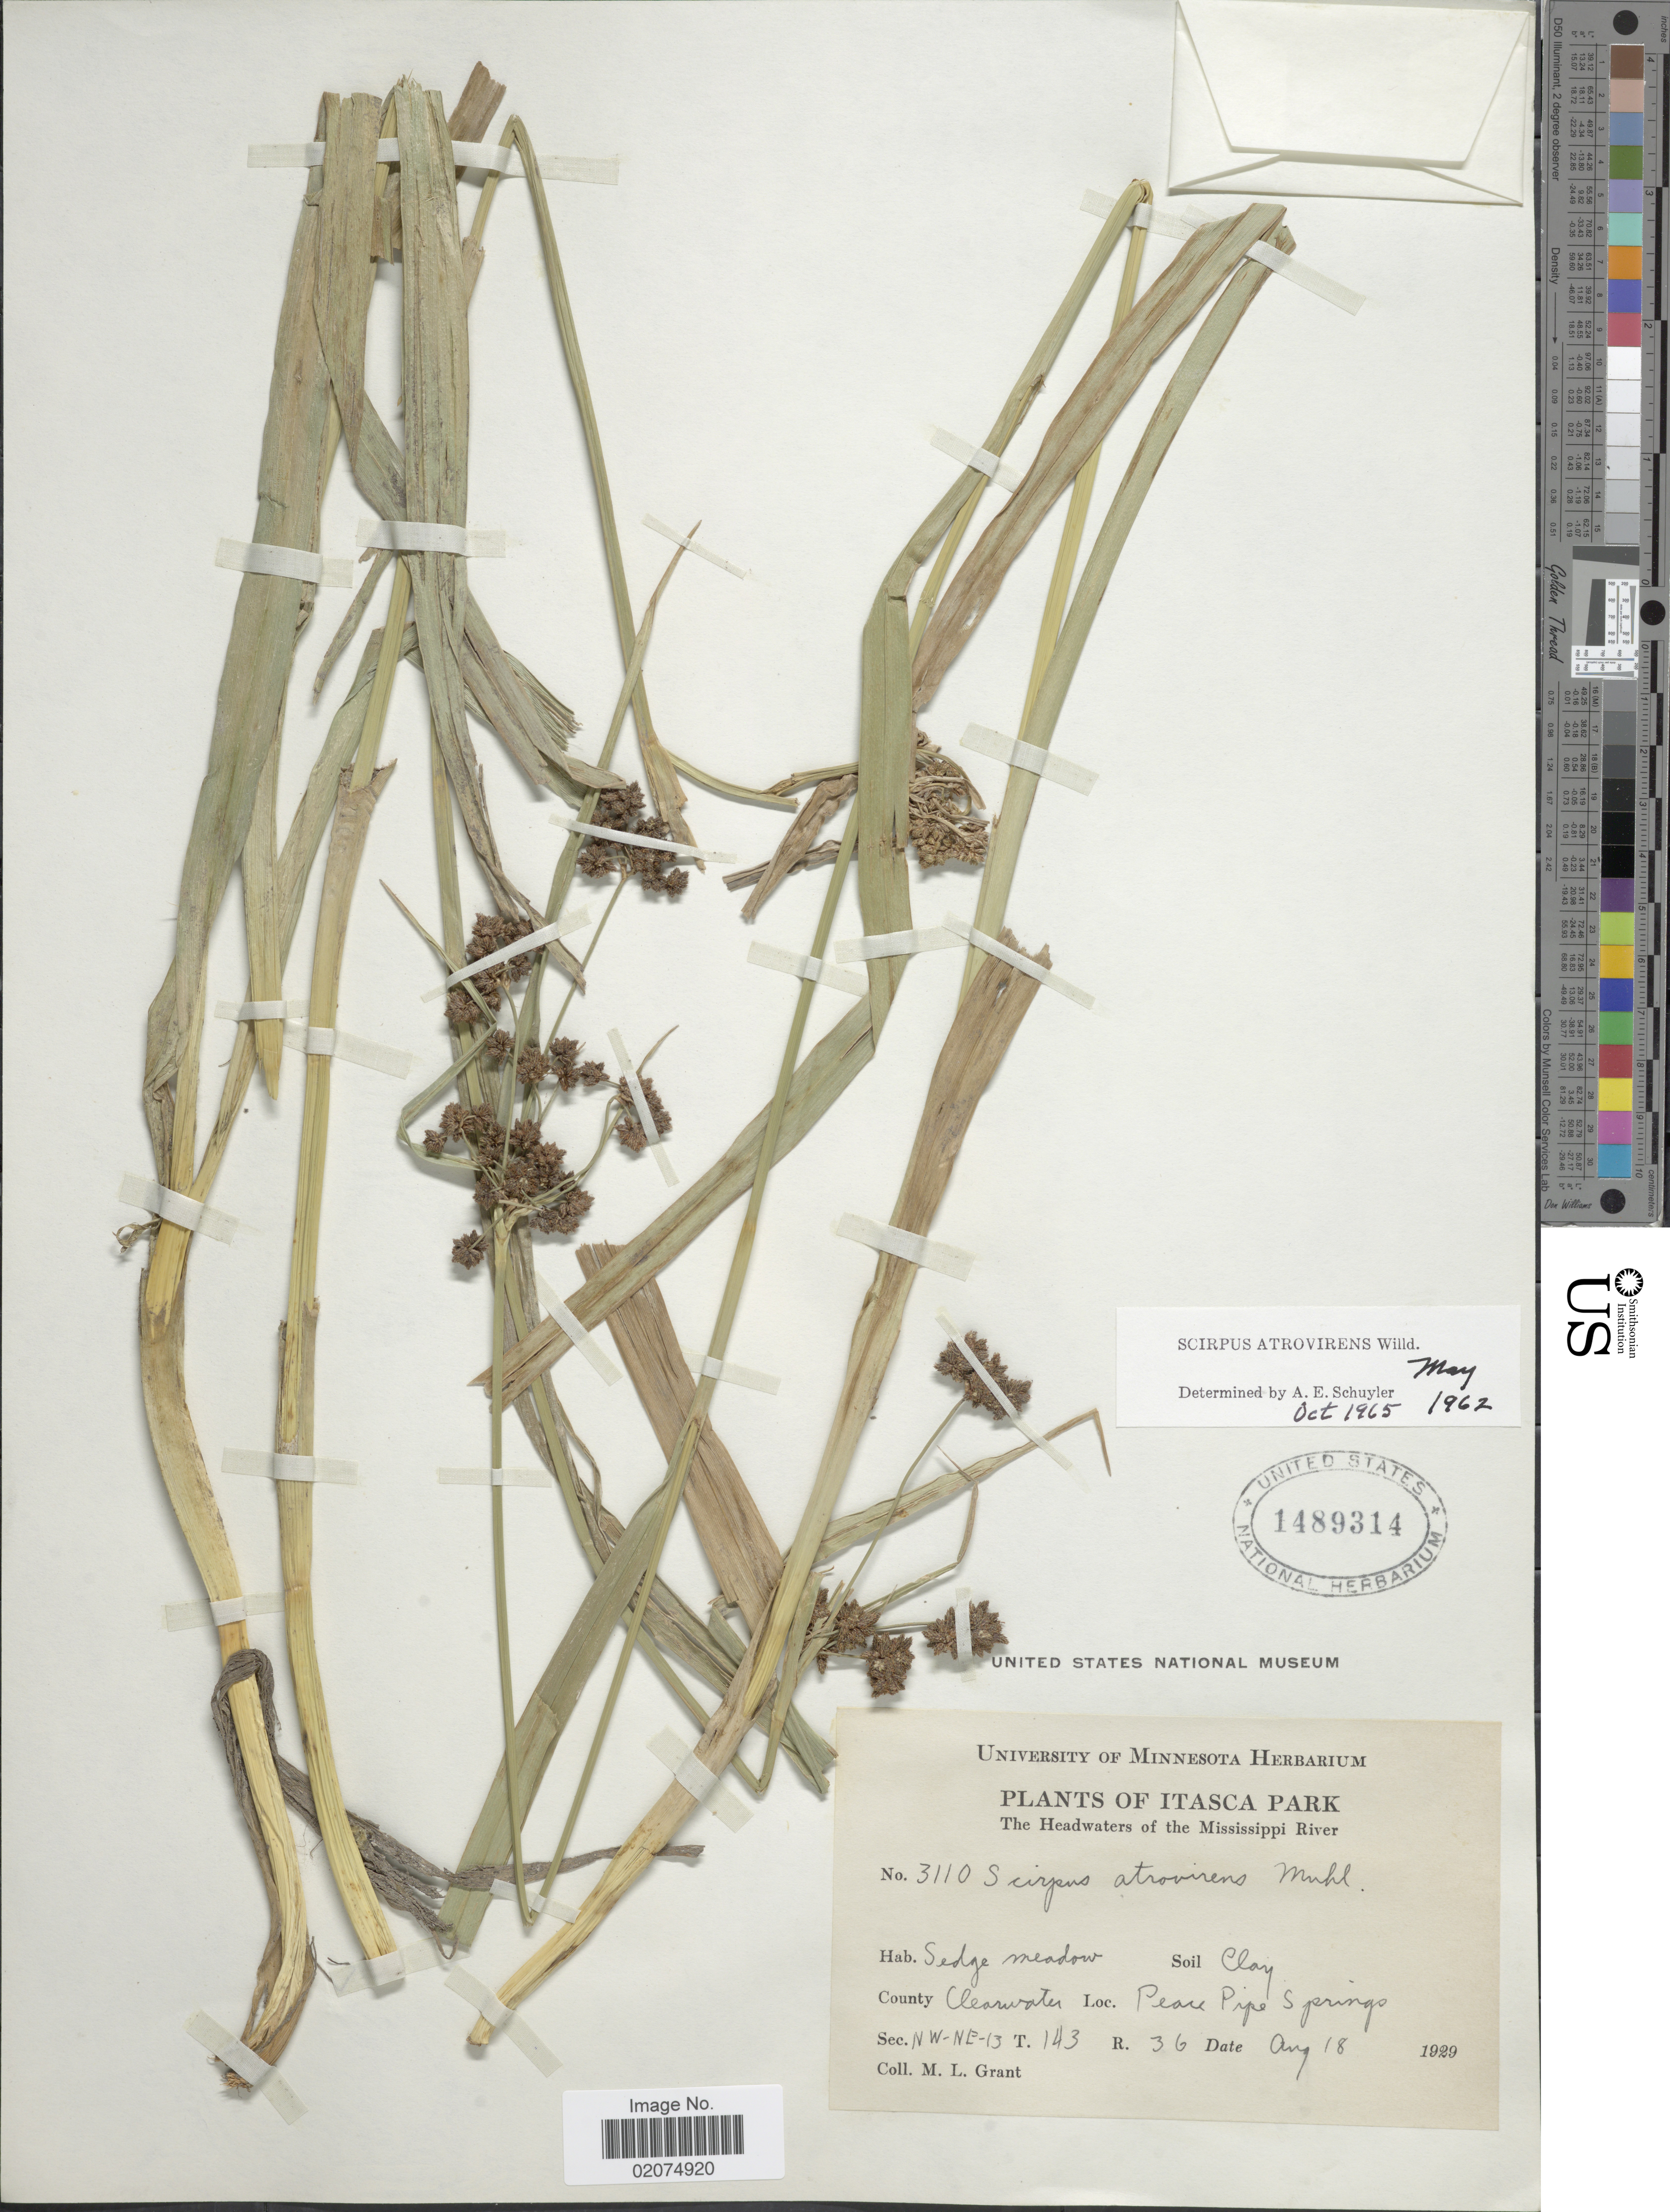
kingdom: Plantae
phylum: Tracheophyta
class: Liliopsida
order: Poales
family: Cyperaceae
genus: Scirpus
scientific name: Scirpus atrovirens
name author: Willd.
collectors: M. L. Grant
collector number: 3110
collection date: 1929-08-18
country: United States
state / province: Minnesota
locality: Itasca Park, the Headwaters of the Mississippi River, County Clearwater, Peace Pipe Springs, NW-NE13, T143, R36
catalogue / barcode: US 1489314